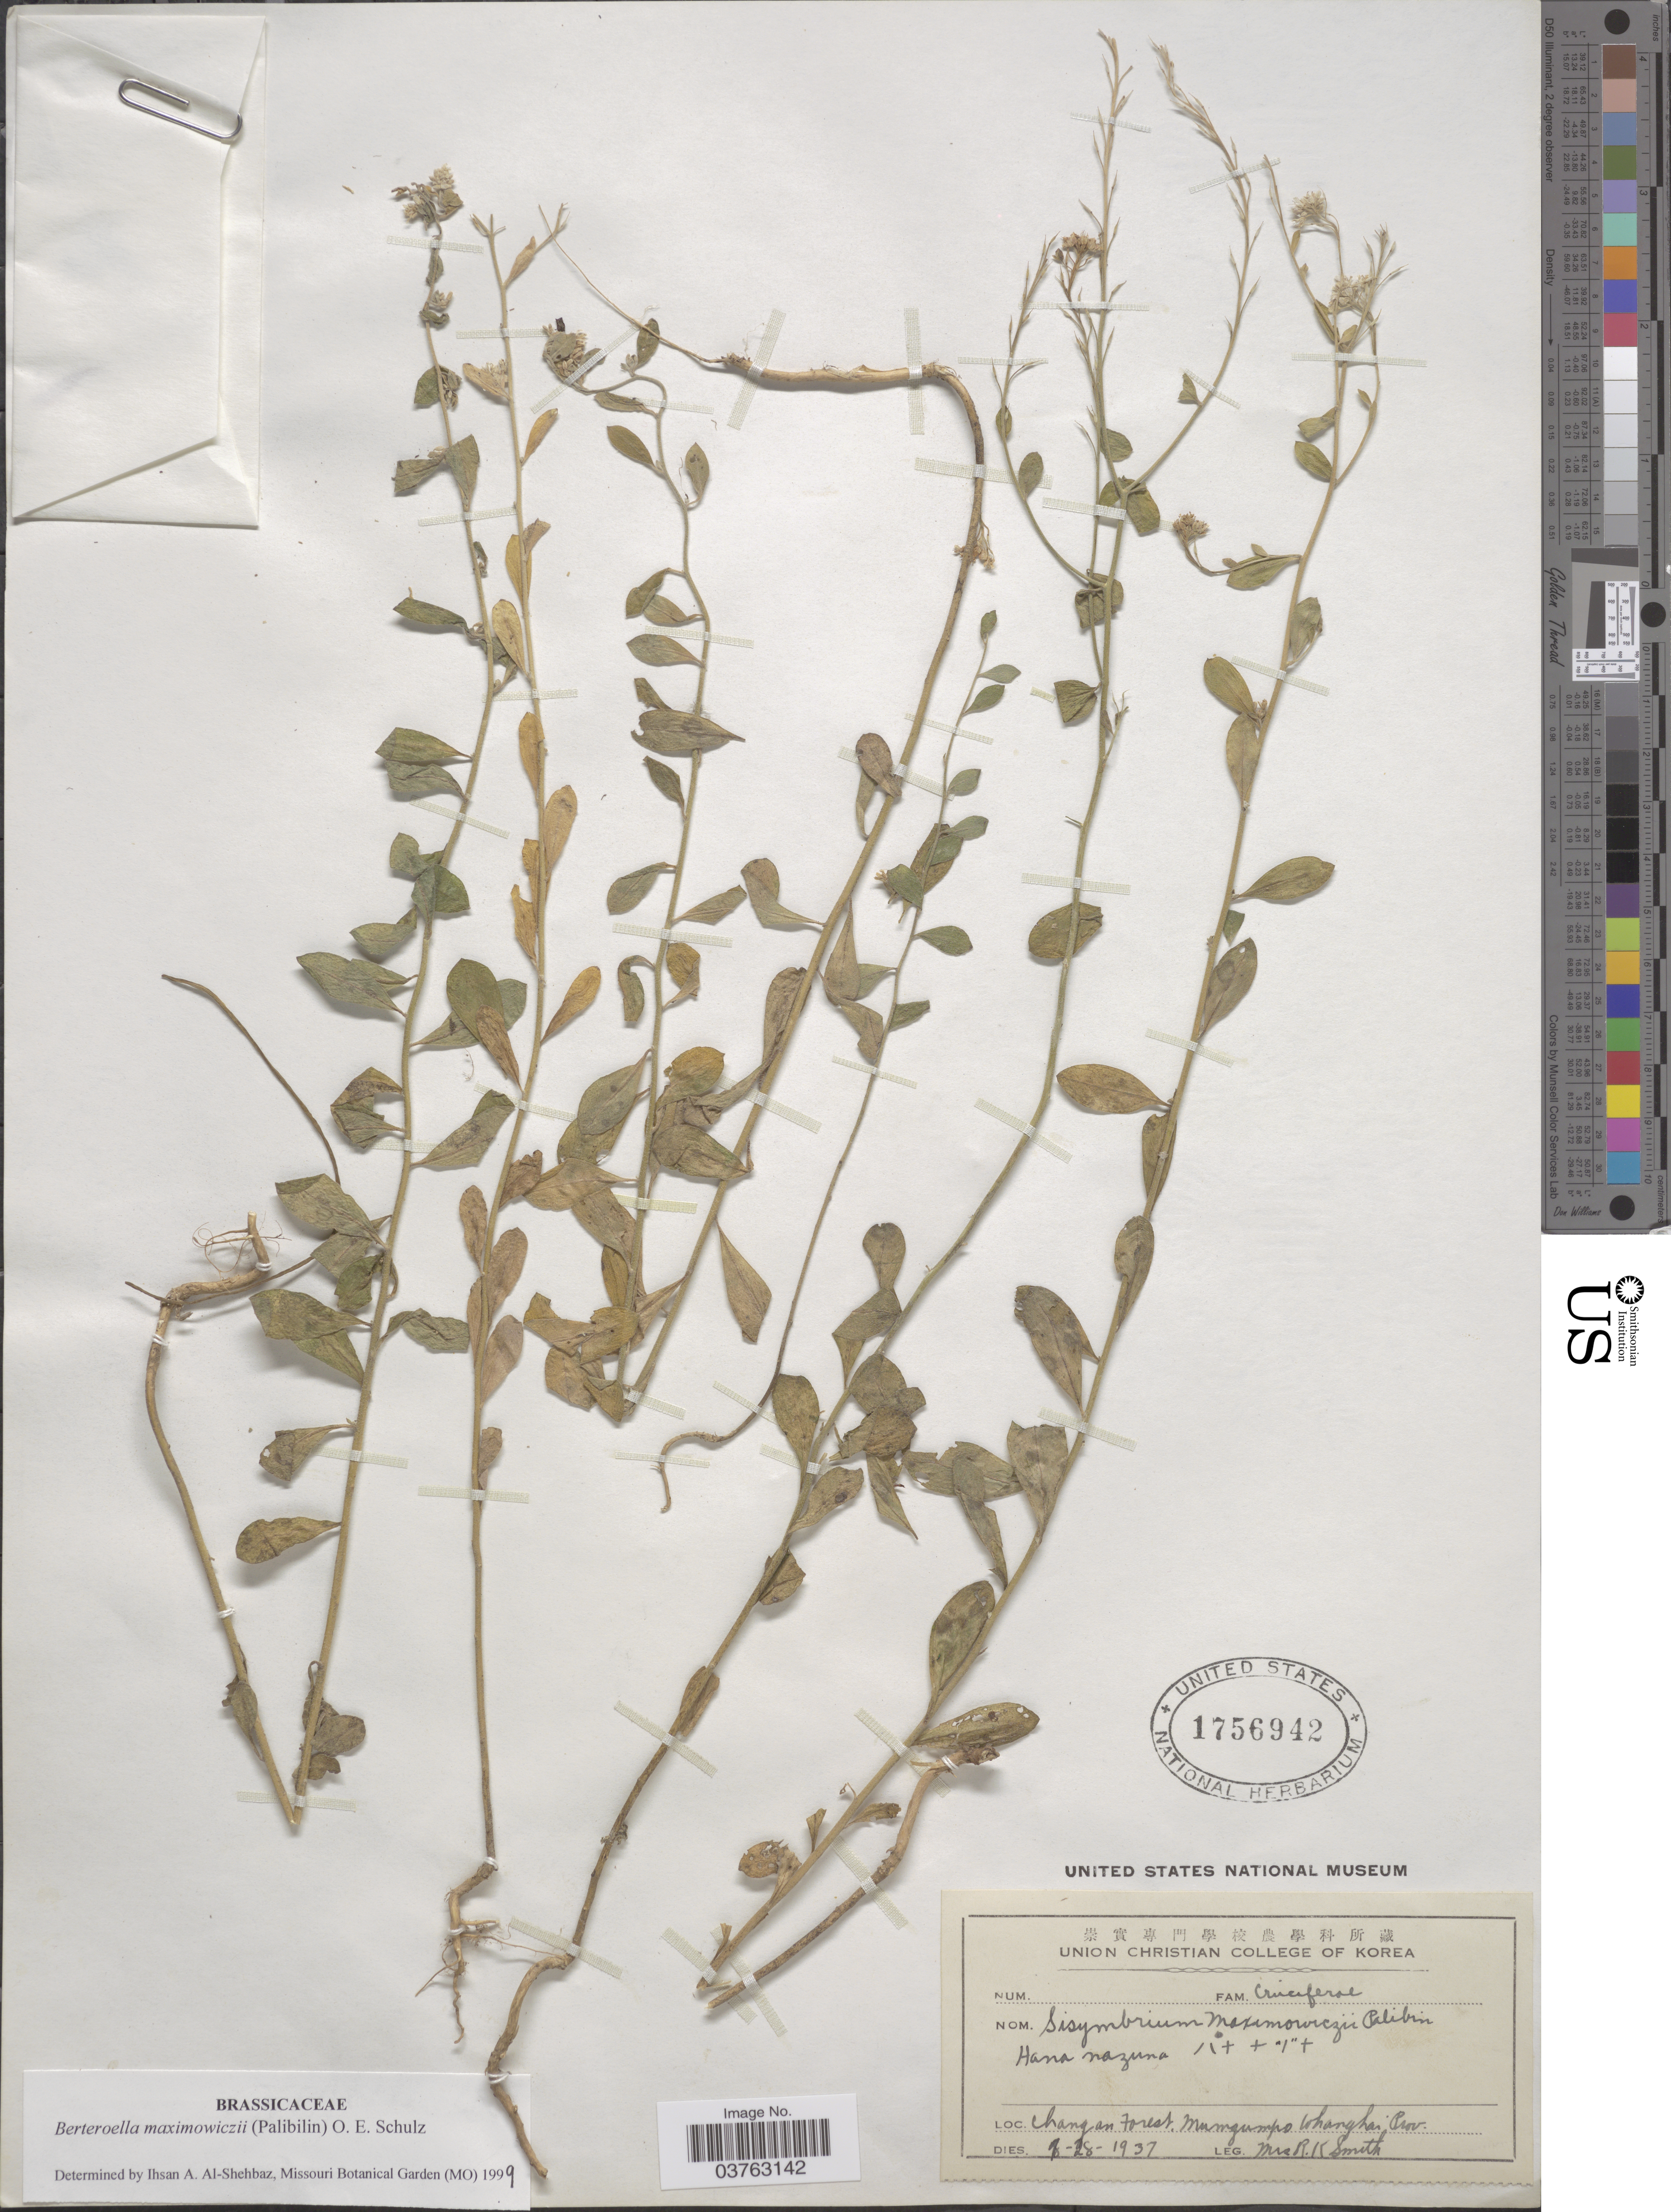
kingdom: Plantae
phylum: Tracheophyta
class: Magnoliopsida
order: Brassicales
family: Brassicaceae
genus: Berteroella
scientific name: Berteroella maximowiczii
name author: (Palib.) O.E. Schulz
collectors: Mrs. R. K. Smith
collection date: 1937-07-28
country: North Korea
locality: Changan Forest, Mamgumpo, Whanghai Prov.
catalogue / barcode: US 1756942